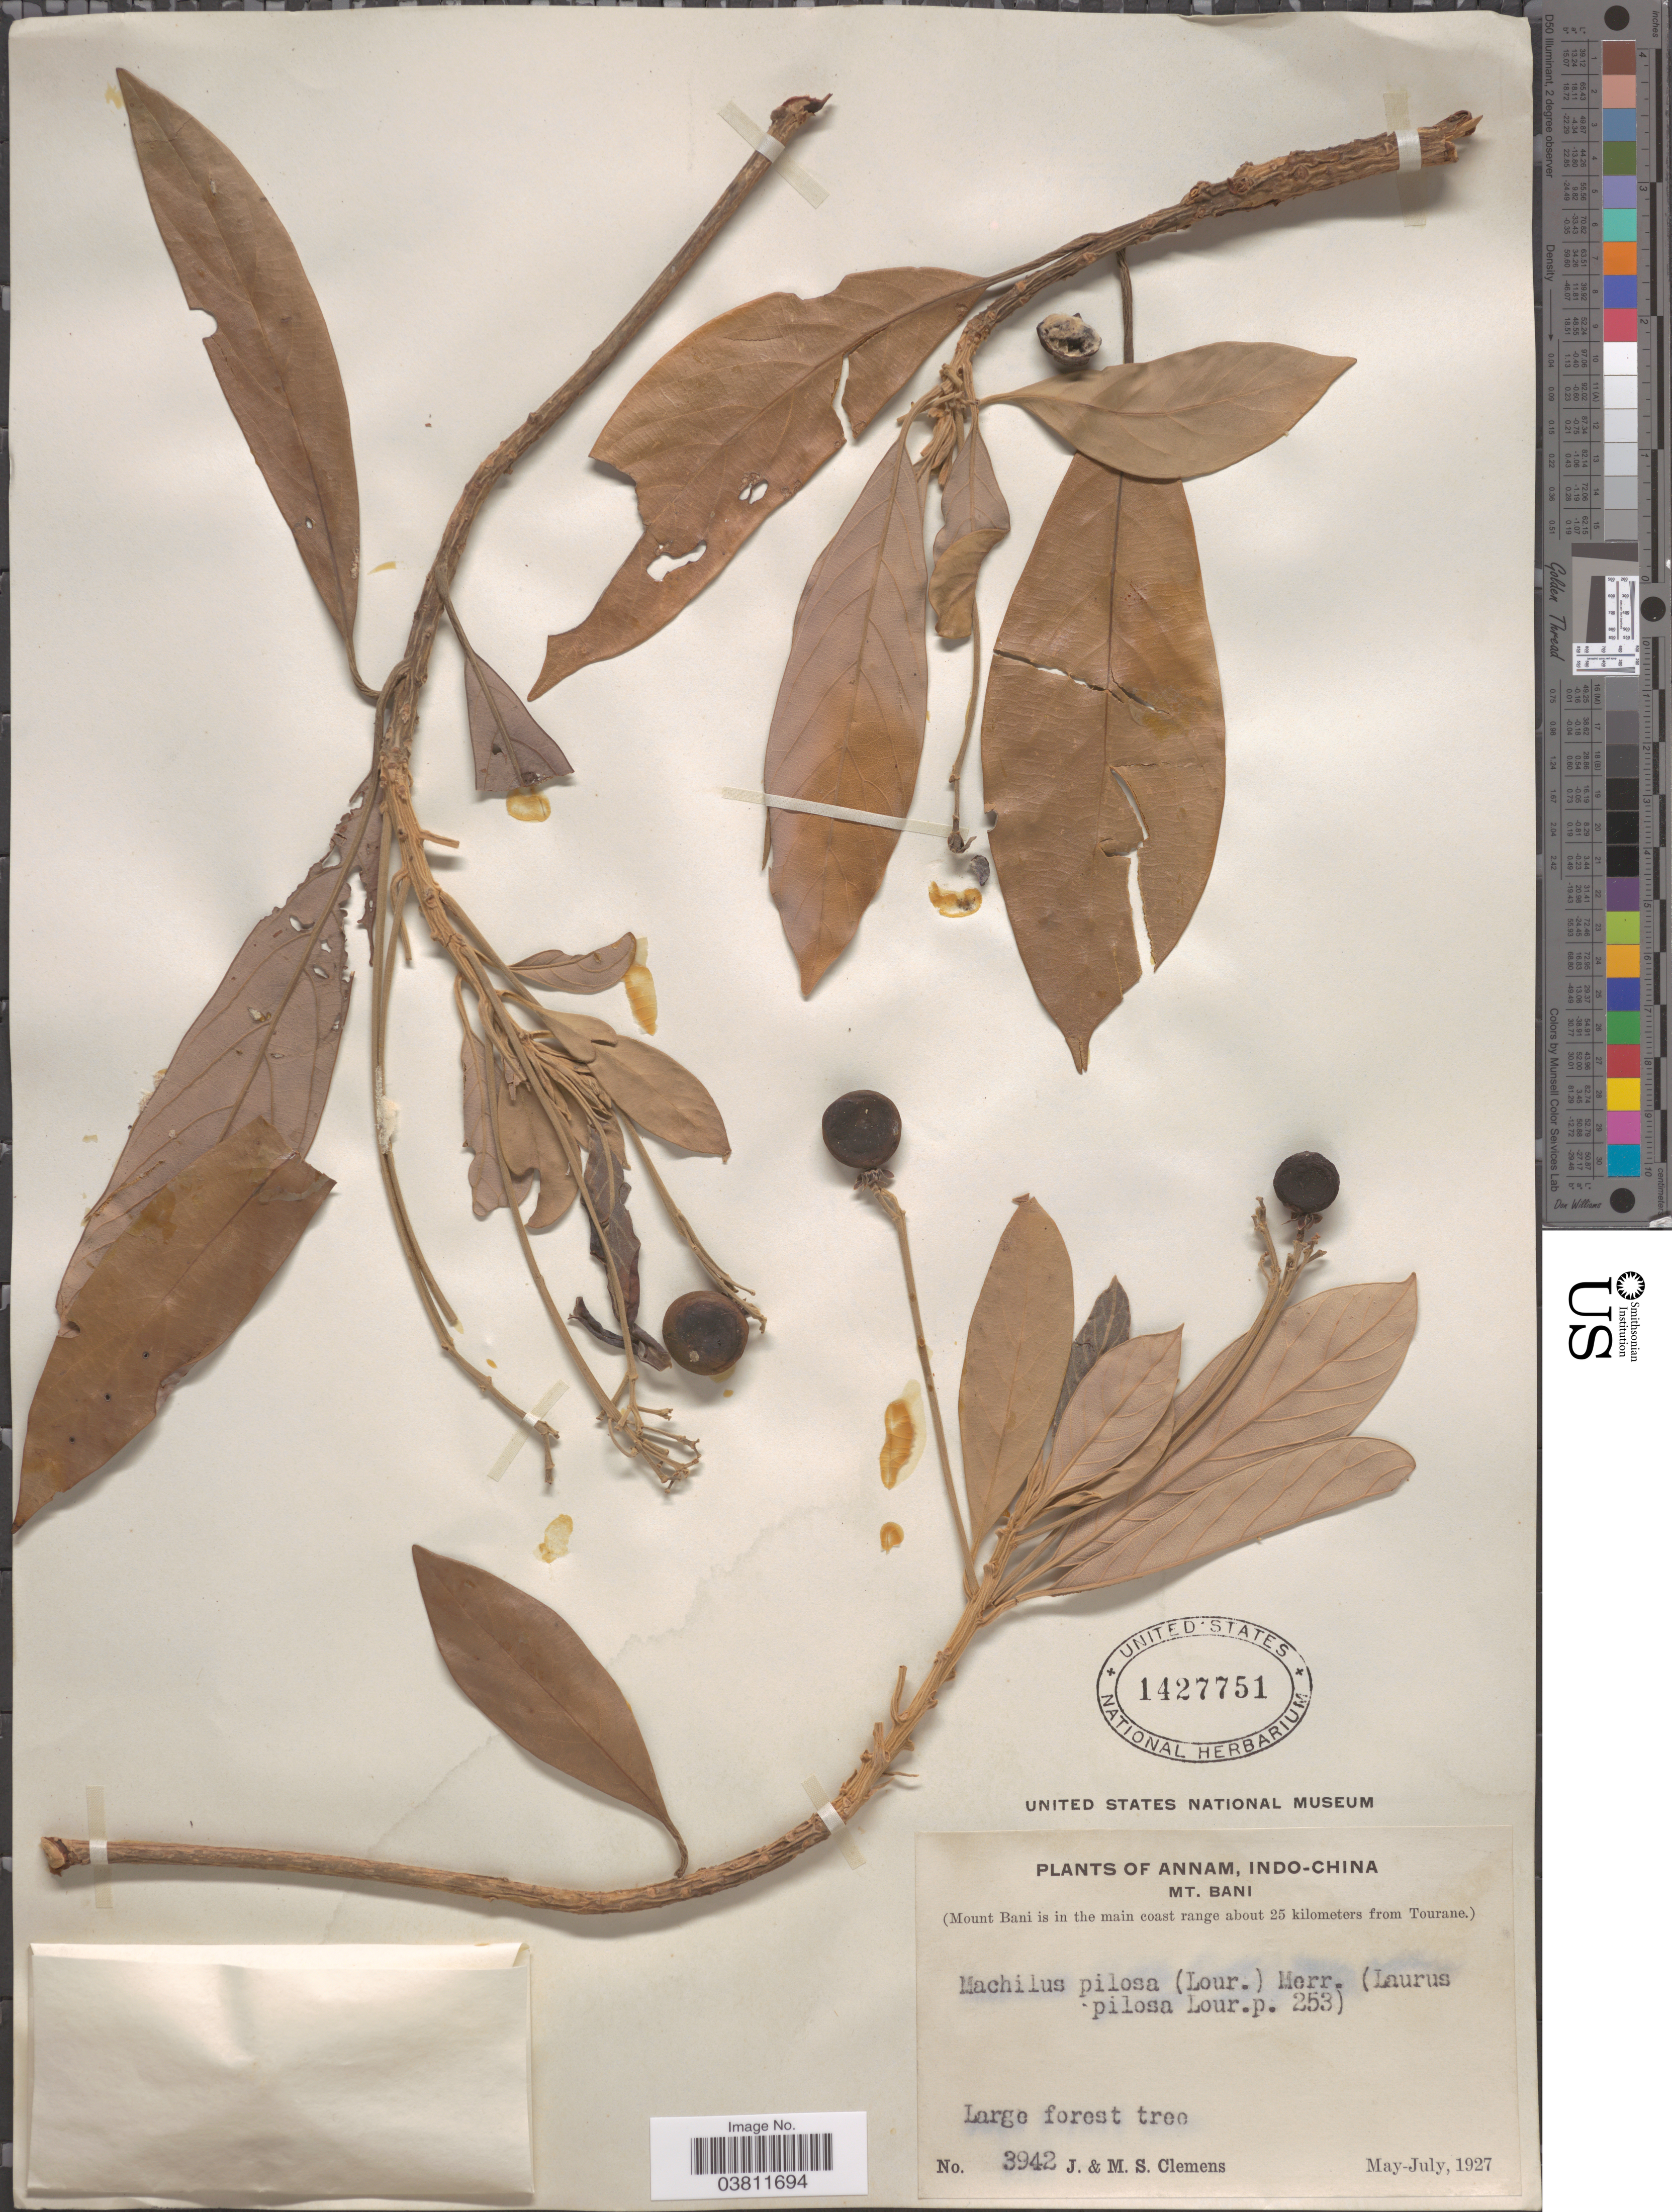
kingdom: Plantae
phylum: Tracheophyta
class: Magnoliopsida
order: Laurales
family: Lauraceae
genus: Machilus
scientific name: Machilus pilosa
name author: (Lour.) Nees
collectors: J. Clemens & M. S. Clemens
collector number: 3942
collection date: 1927-05/1927-07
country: Vietnam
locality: Annam. Mt. Bani. (Mount Bani is in the main coast range about 25 kilometers from Tourane).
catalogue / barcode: US 1427751